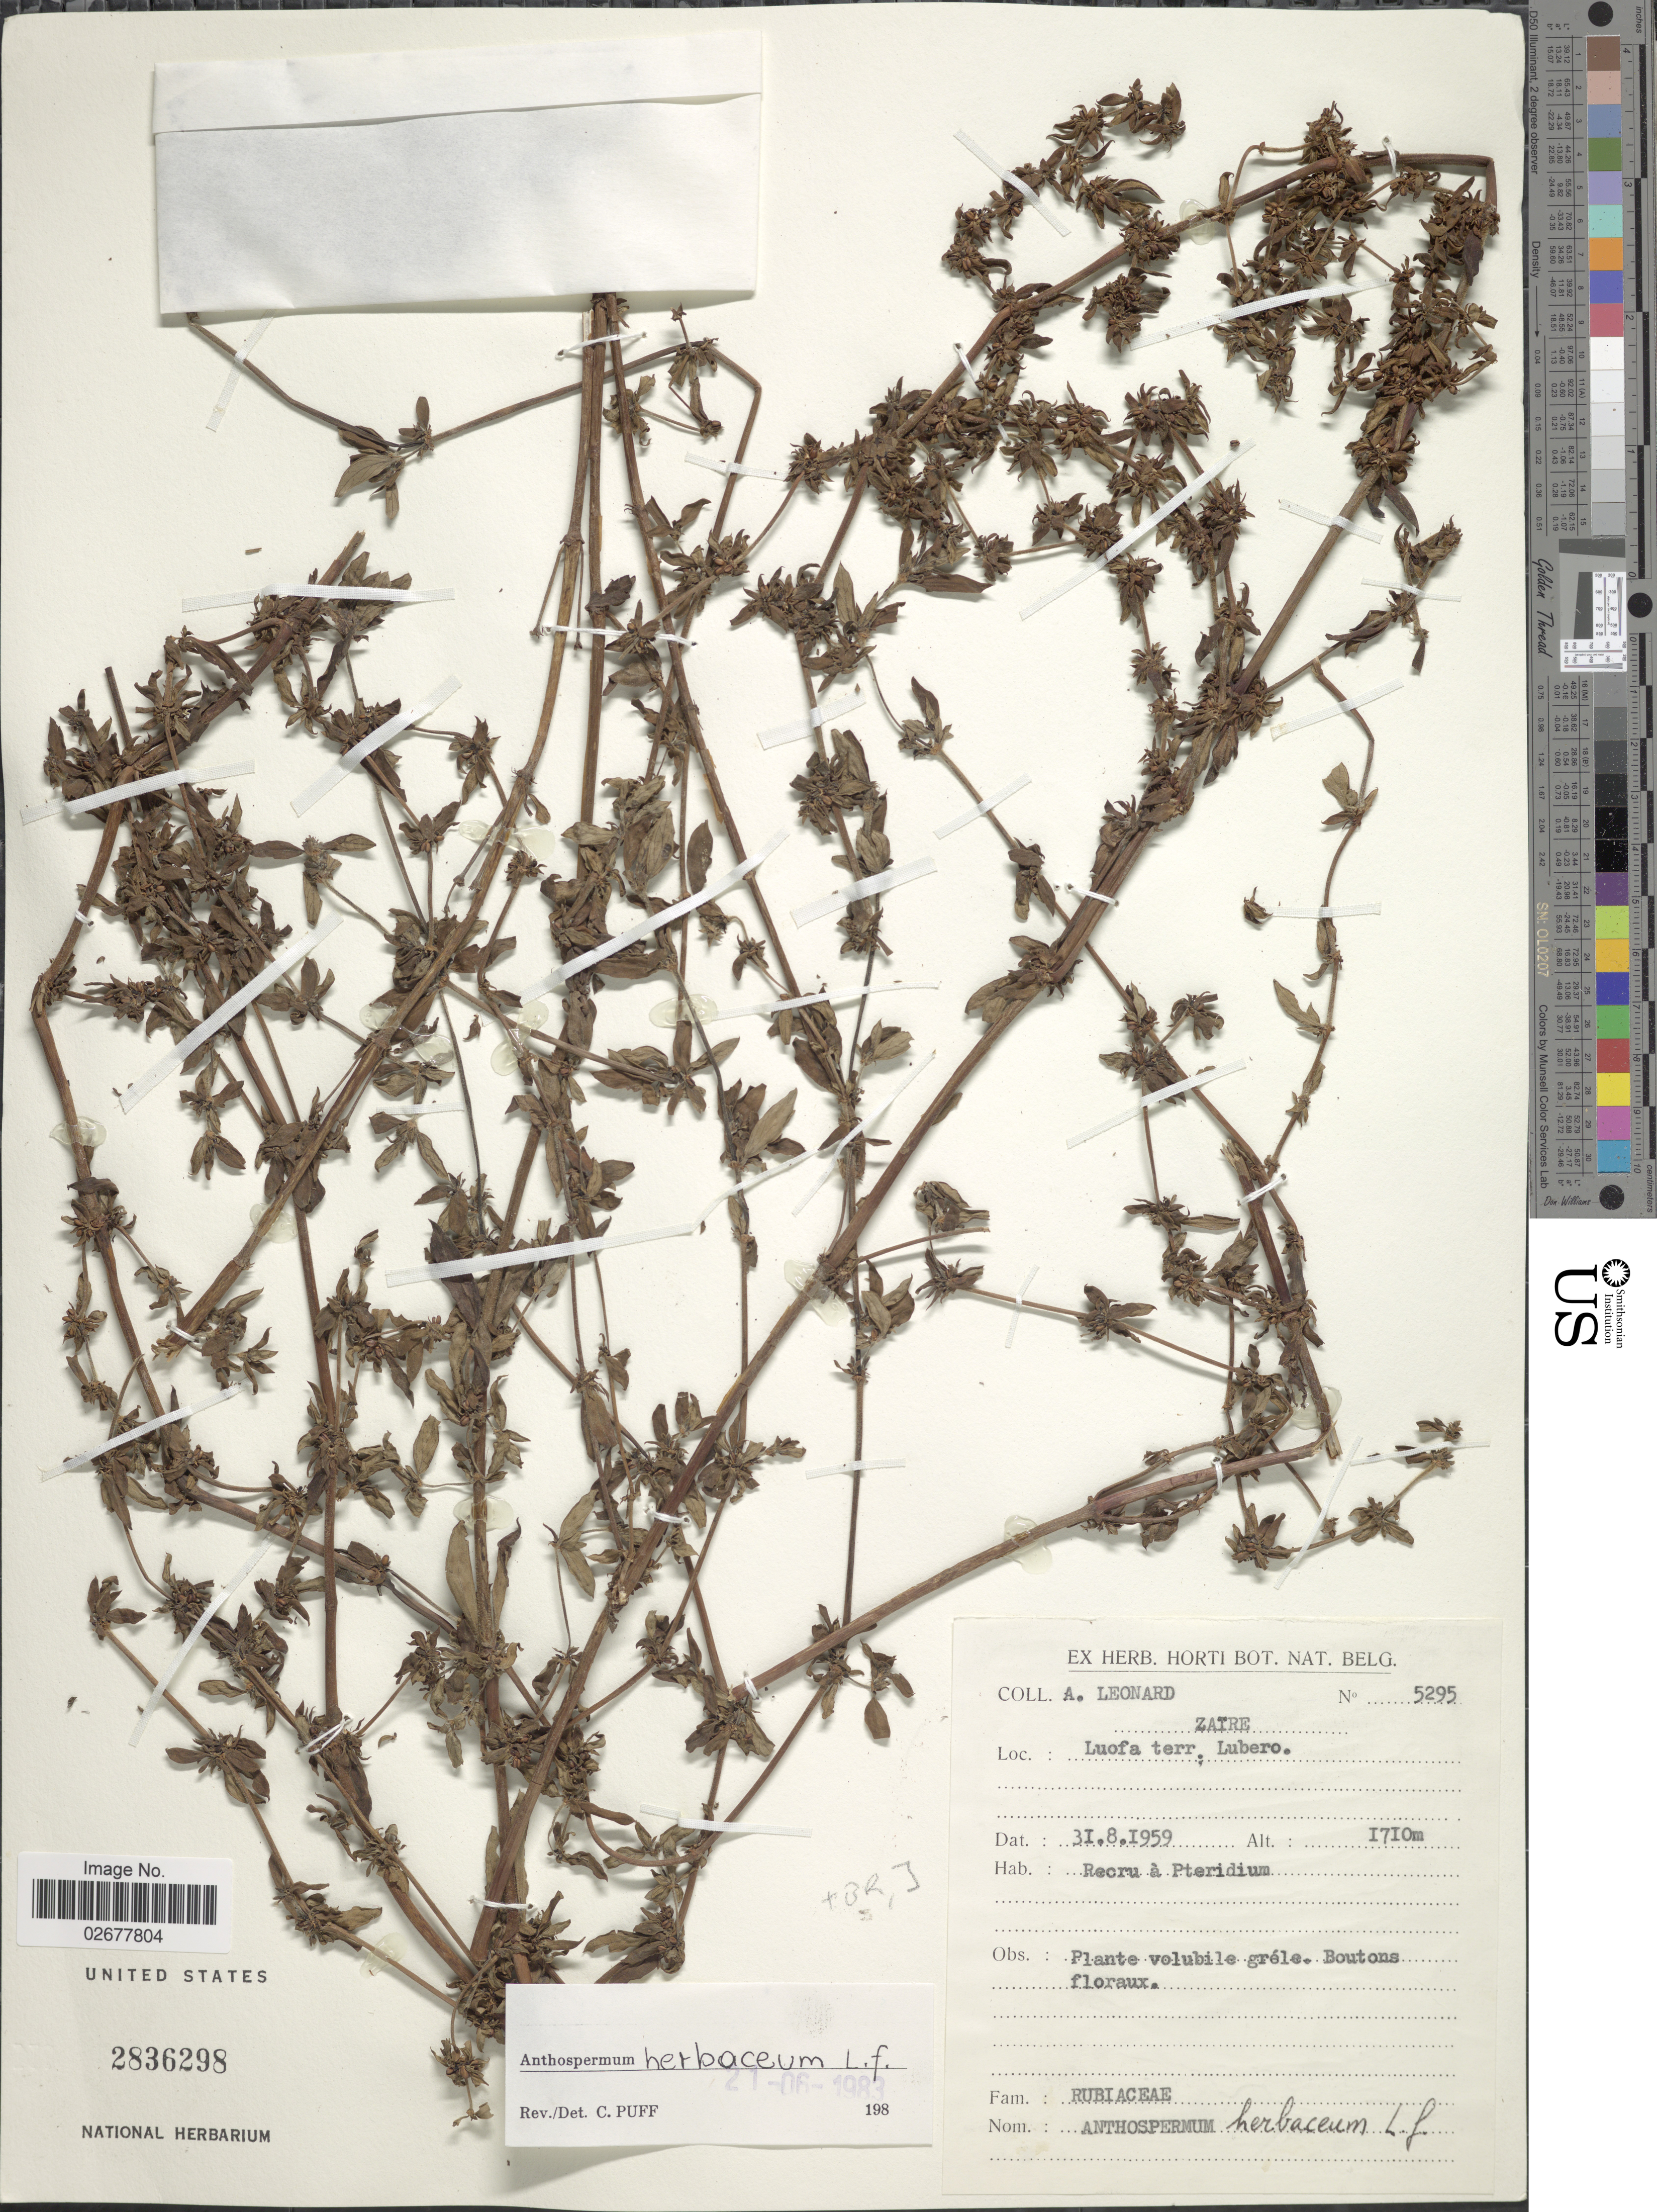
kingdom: Plantae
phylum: Tracheophyta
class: Magnoliopsida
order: Gentianales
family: Rubiaceae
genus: Anthospermum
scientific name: Anthospermum herbaceum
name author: L. f.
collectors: A. Leonard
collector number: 5295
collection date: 1959-08-31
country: Angola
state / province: Zaire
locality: Luofa terr: Lubero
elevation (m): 1710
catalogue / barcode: US 2836298